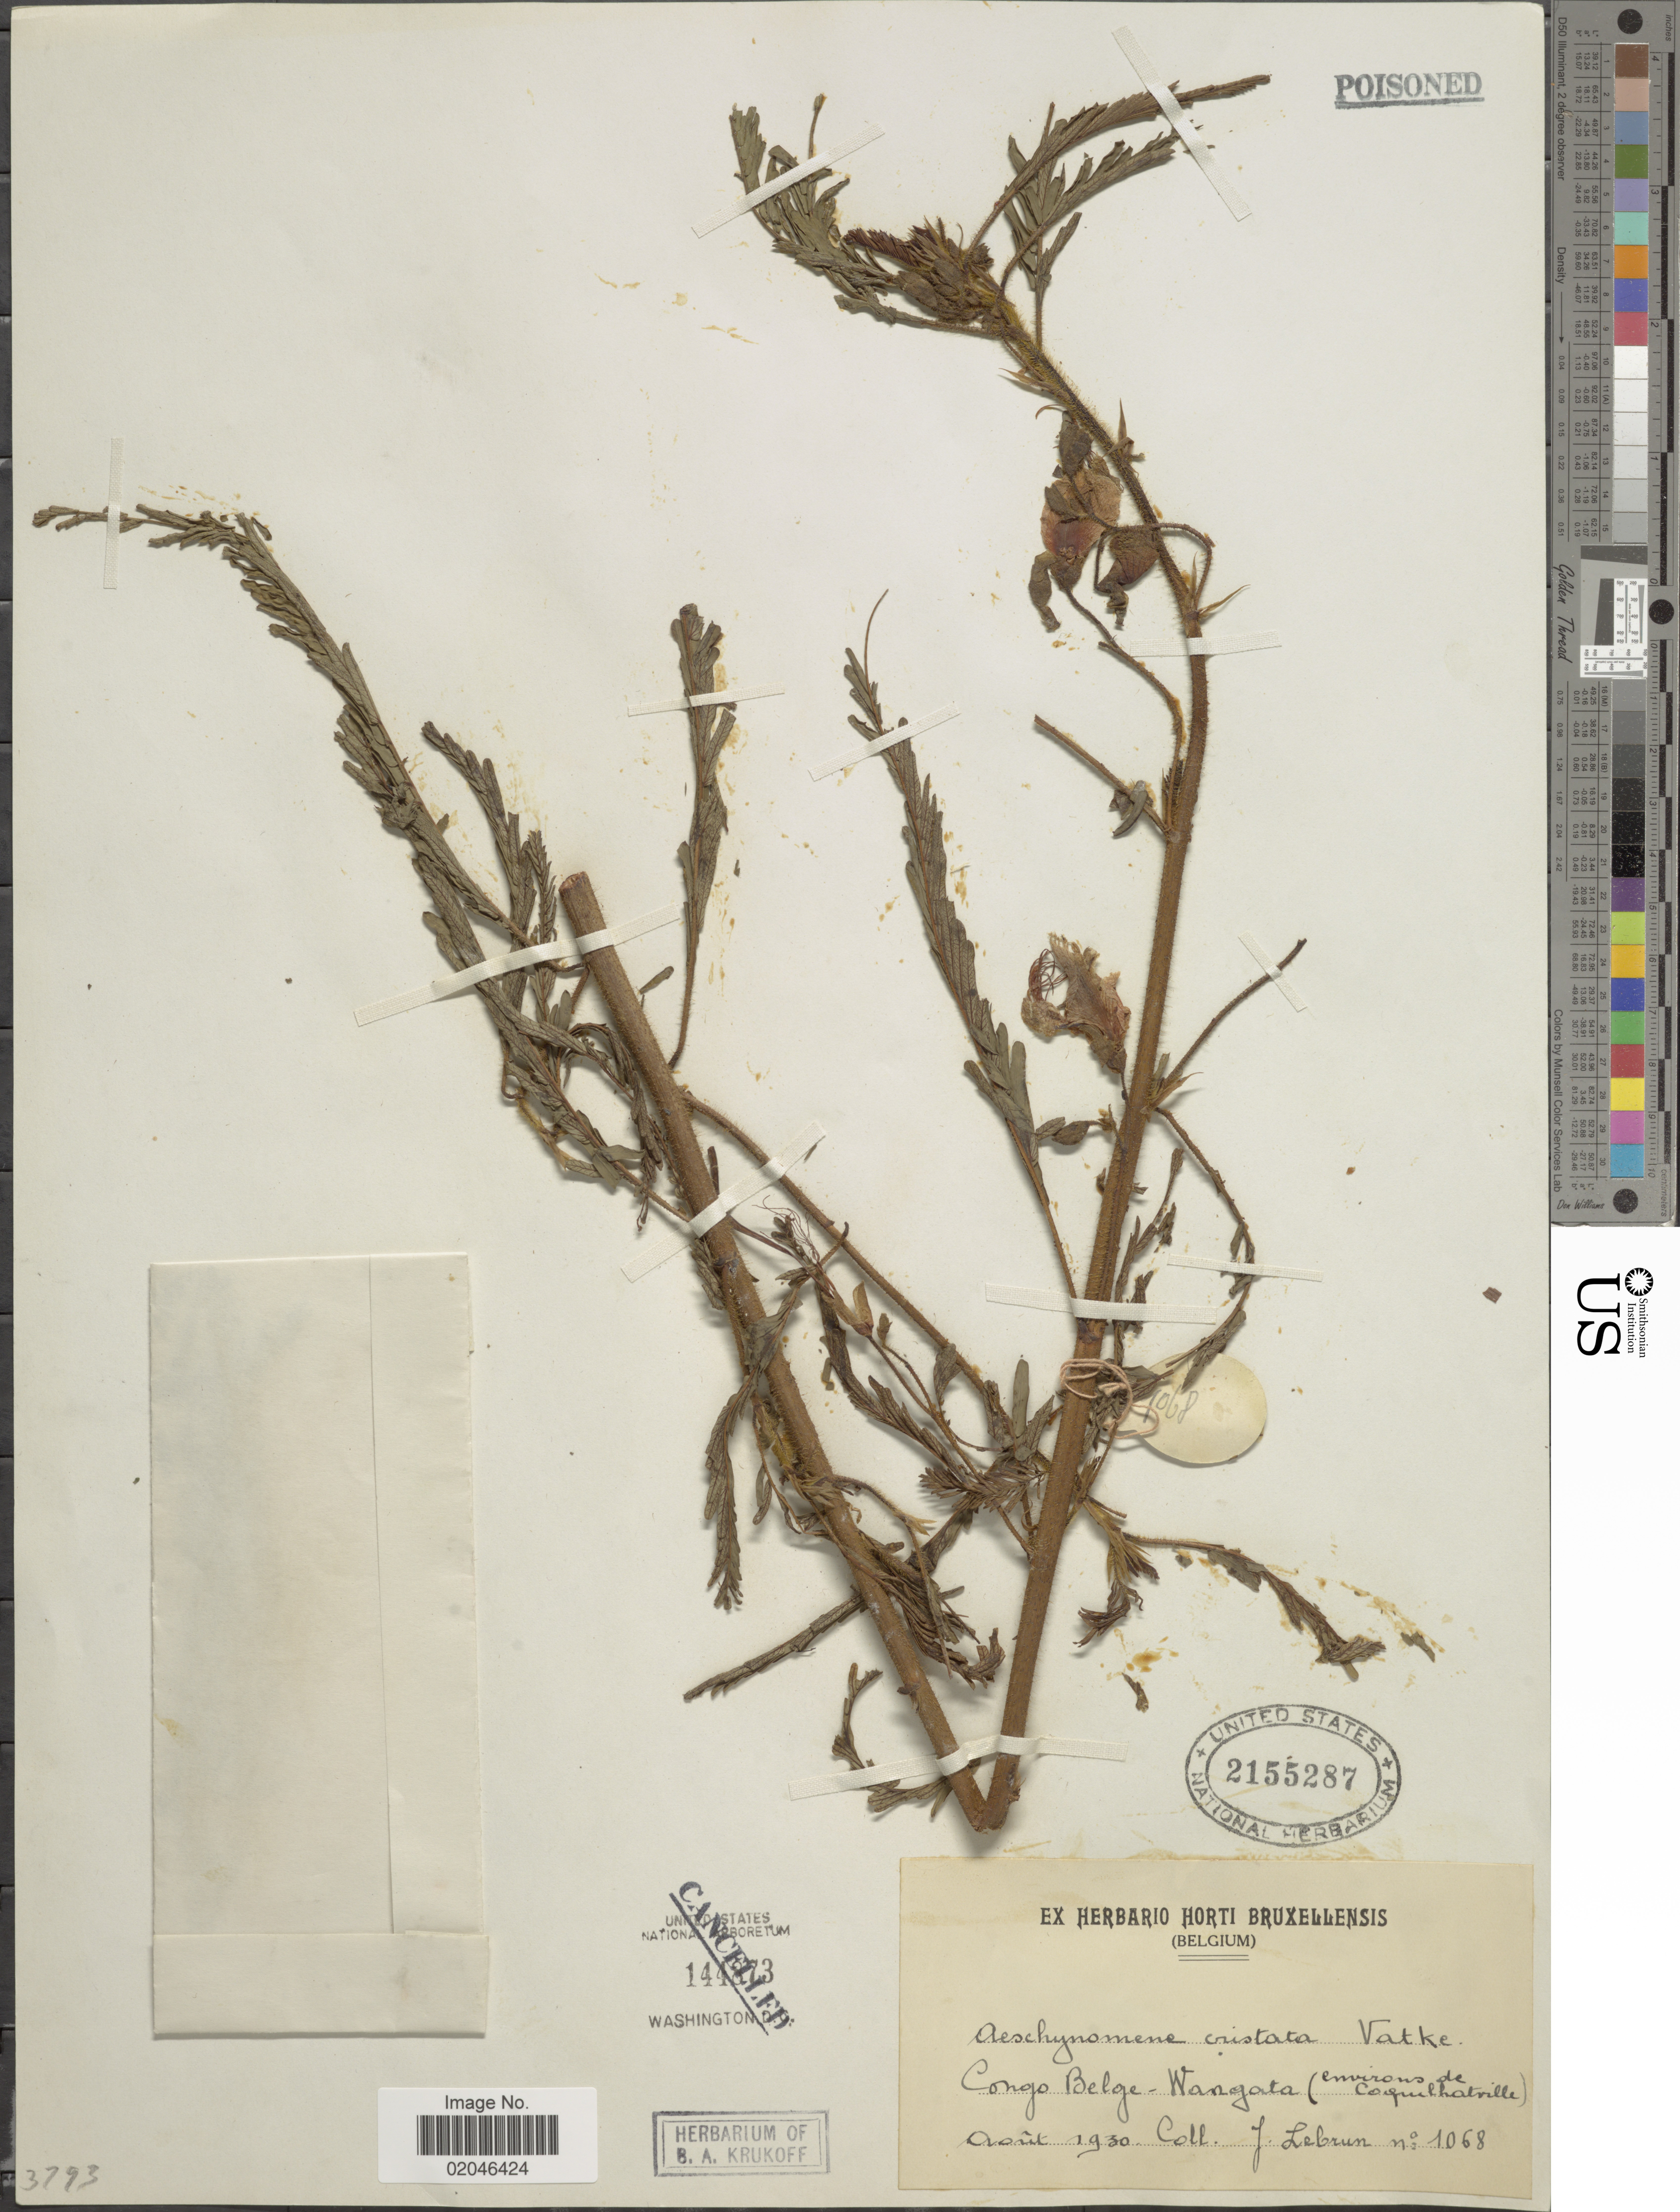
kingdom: Plantae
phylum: Tracheophyta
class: Magnoliopsida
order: Fabales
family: Fabaceae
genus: Aeschynomene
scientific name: Aeschynomene cristata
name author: Vatke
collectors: J. A. Lebrun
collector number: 1068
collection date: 1930-08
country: Congo, Democratic Republic of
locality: Congo Belge - Wangata (environs de Coquilhatville)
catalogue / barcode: US 2155287